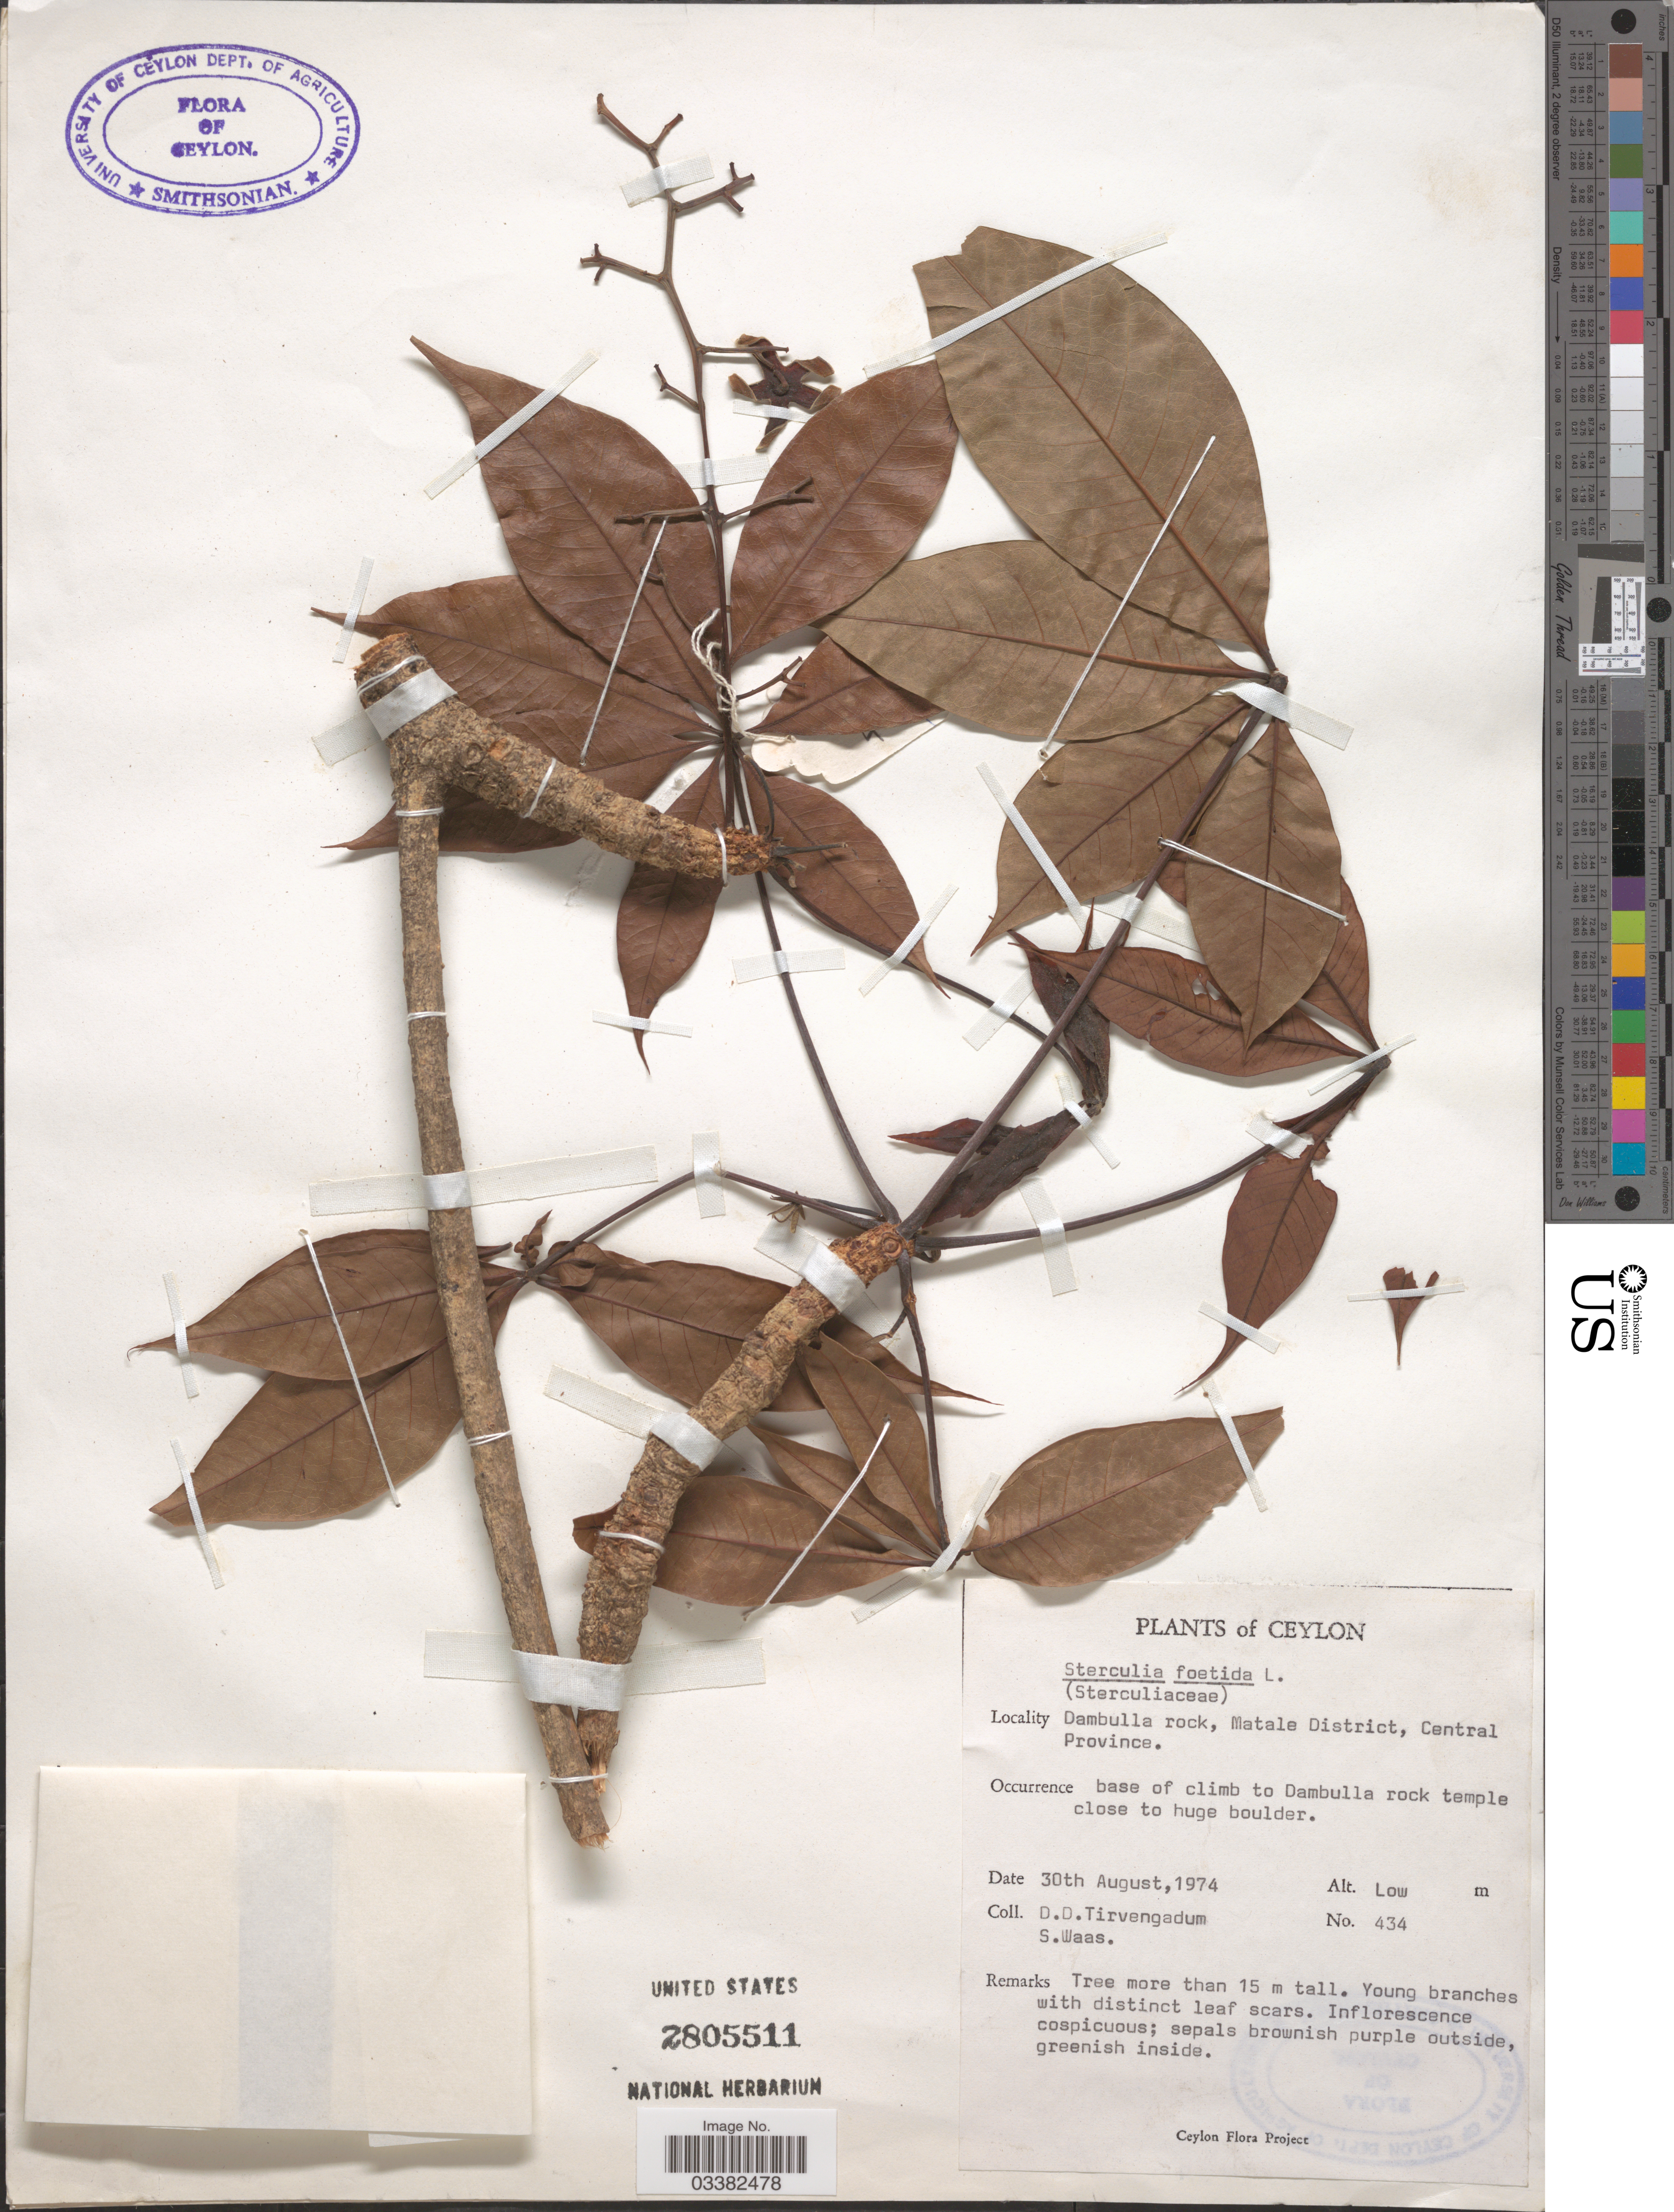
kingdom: Plantae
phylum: Tracheophyta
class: Magnoliopsida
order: Malvales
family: Malvaceae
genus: Sterculia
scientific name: Sterculia foetida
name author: L.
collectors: D. Tirvengadum & S. Waas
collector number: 434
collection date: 1974-08-30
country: Sri Lanka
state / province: Central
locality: Ceylon. Dambulla rock, Matale District. Base of climb to Dambulla rock temple close to huge boulder.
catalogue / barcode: US 2805511